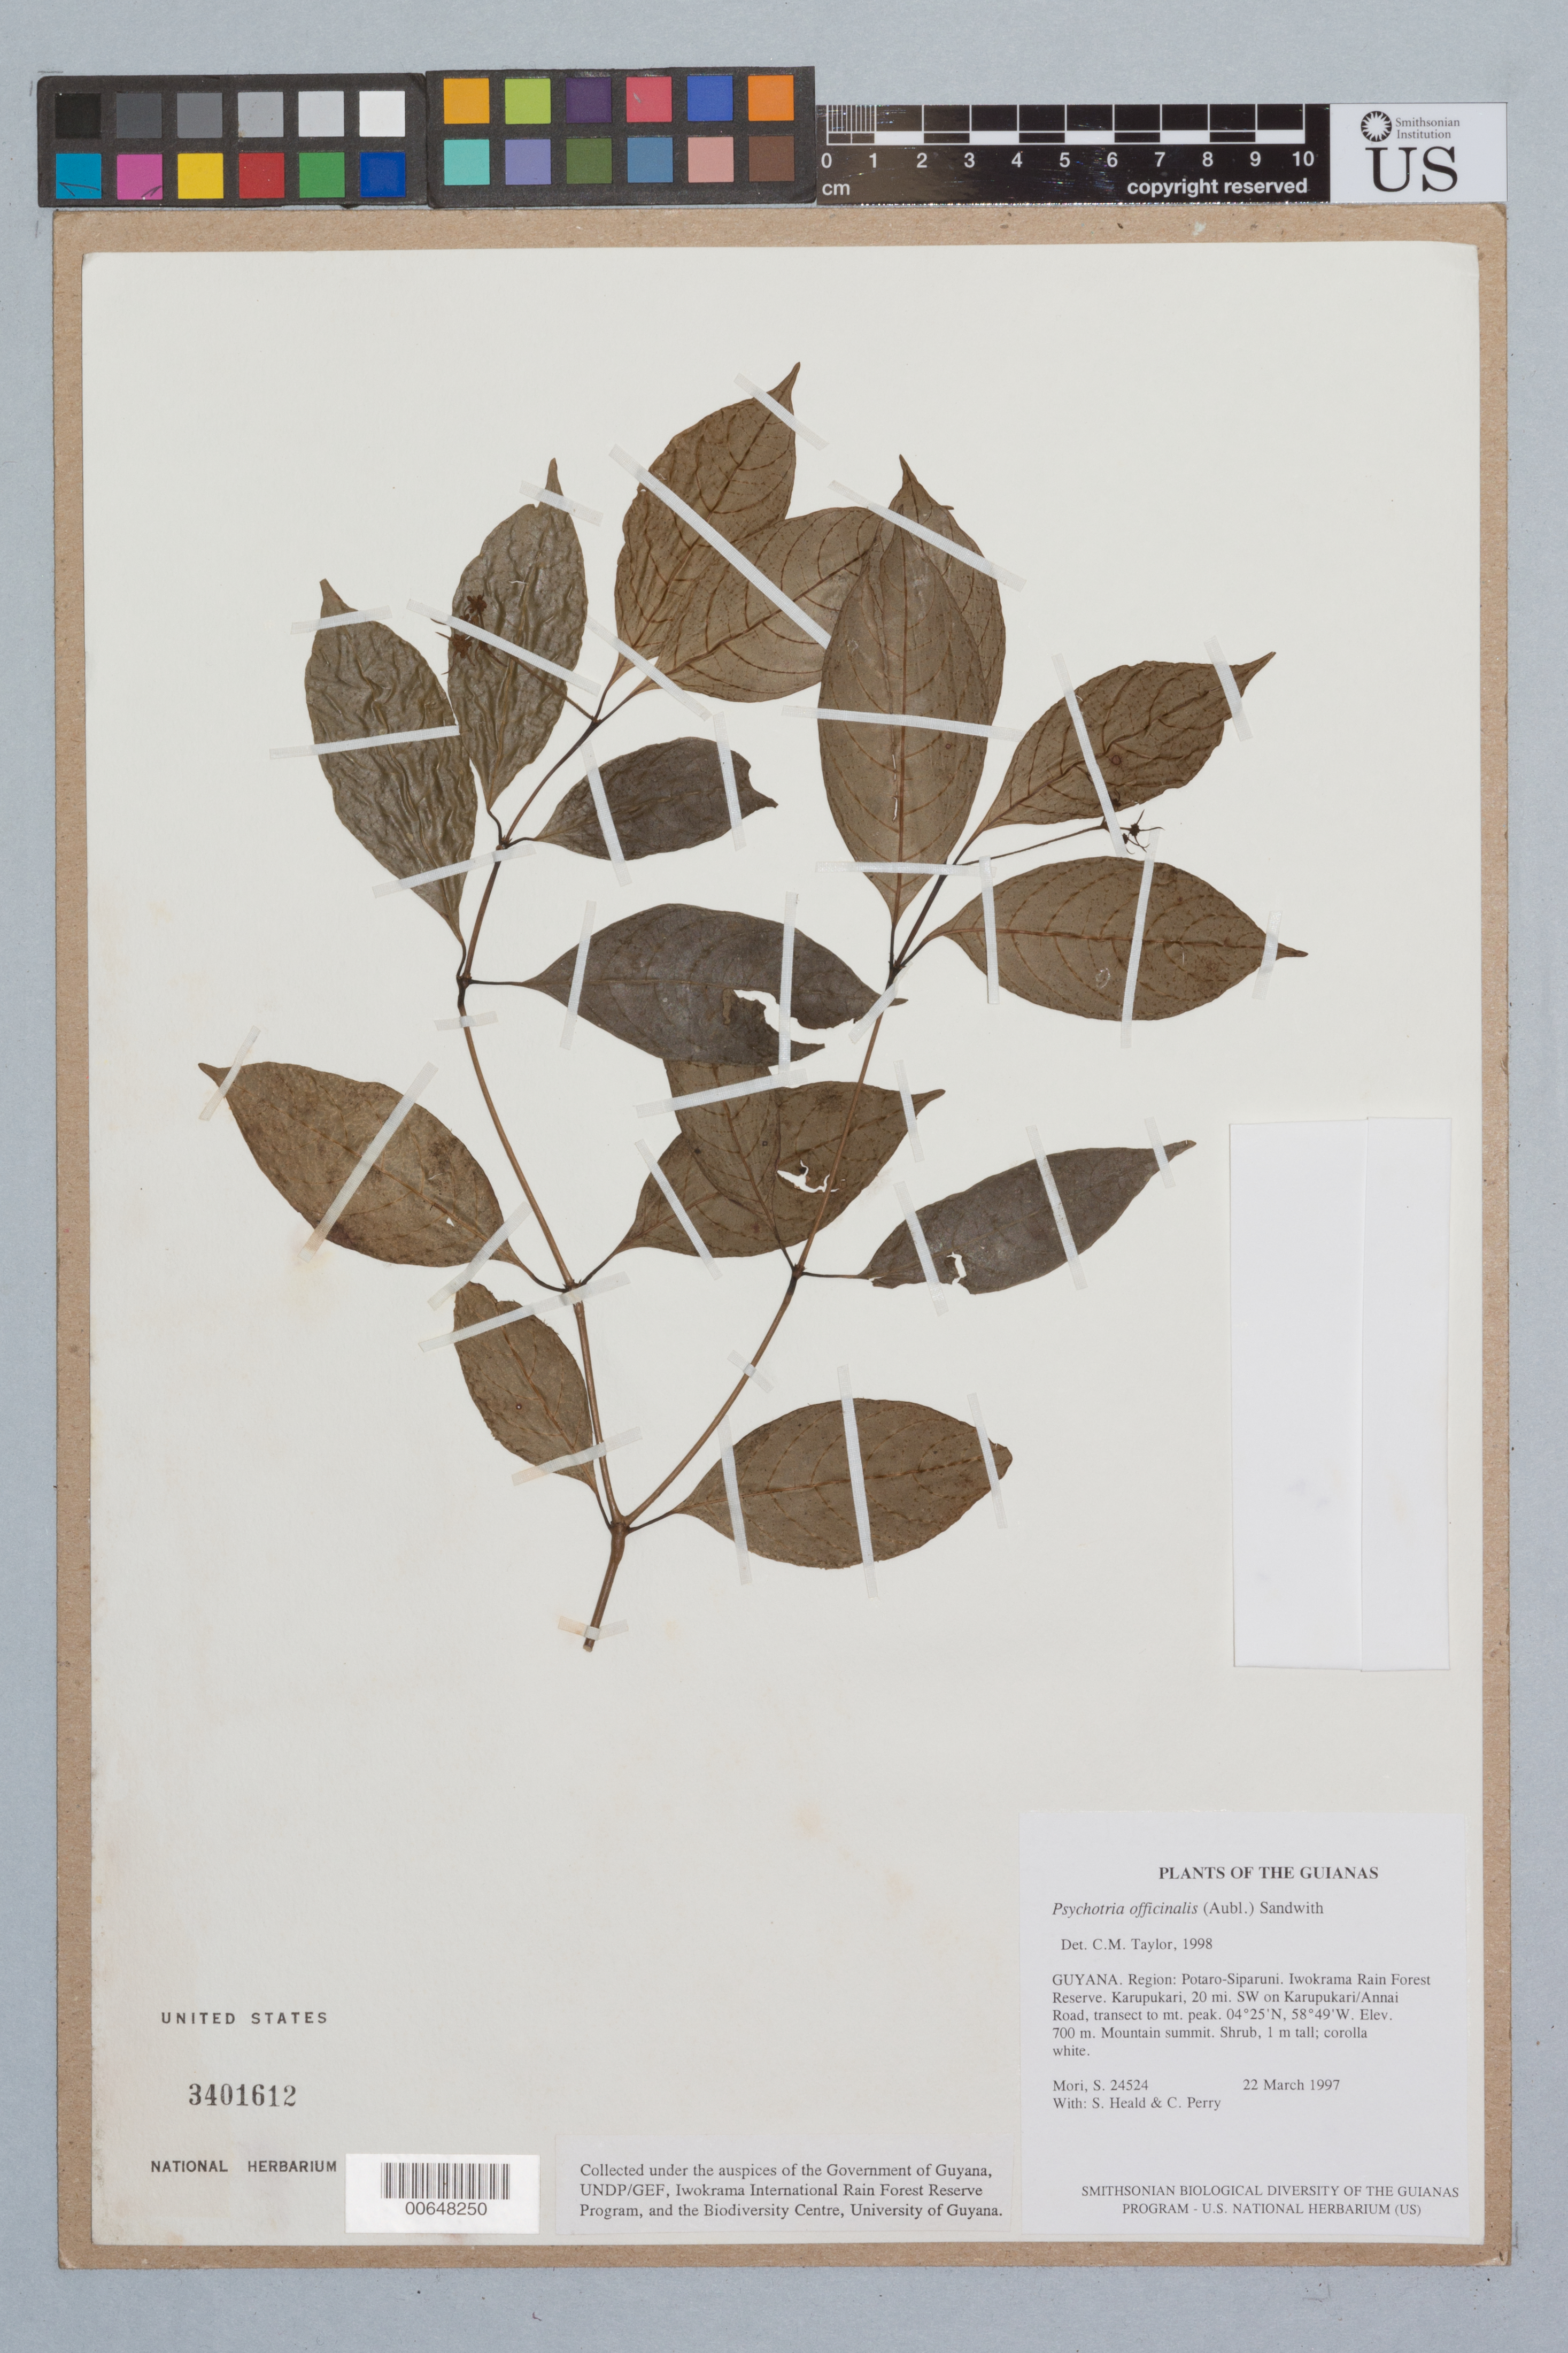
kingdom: Plantae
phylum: Tracheophyta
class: Magnoliopsida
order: Gentianales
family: Rubiaceae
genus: Palicourea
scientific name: Palicourea tenerior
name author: (Cham.) Delprete & J.H. Kirkbr.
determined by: Kirkbride, J. H., Jr.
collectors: S. Mori, S. Heald & C. Perry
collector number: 24524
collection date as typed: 22 March 1997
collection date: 1997-03-22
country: Guyana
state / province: Potaro-Siparuni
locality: Iwokrama Rain Forest Reserve. Karupukari, 20 mi. SW on Karupukari/Annai Road, transect to mt. peak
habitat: Mountain summit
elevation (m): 700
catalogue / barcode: US 3401612